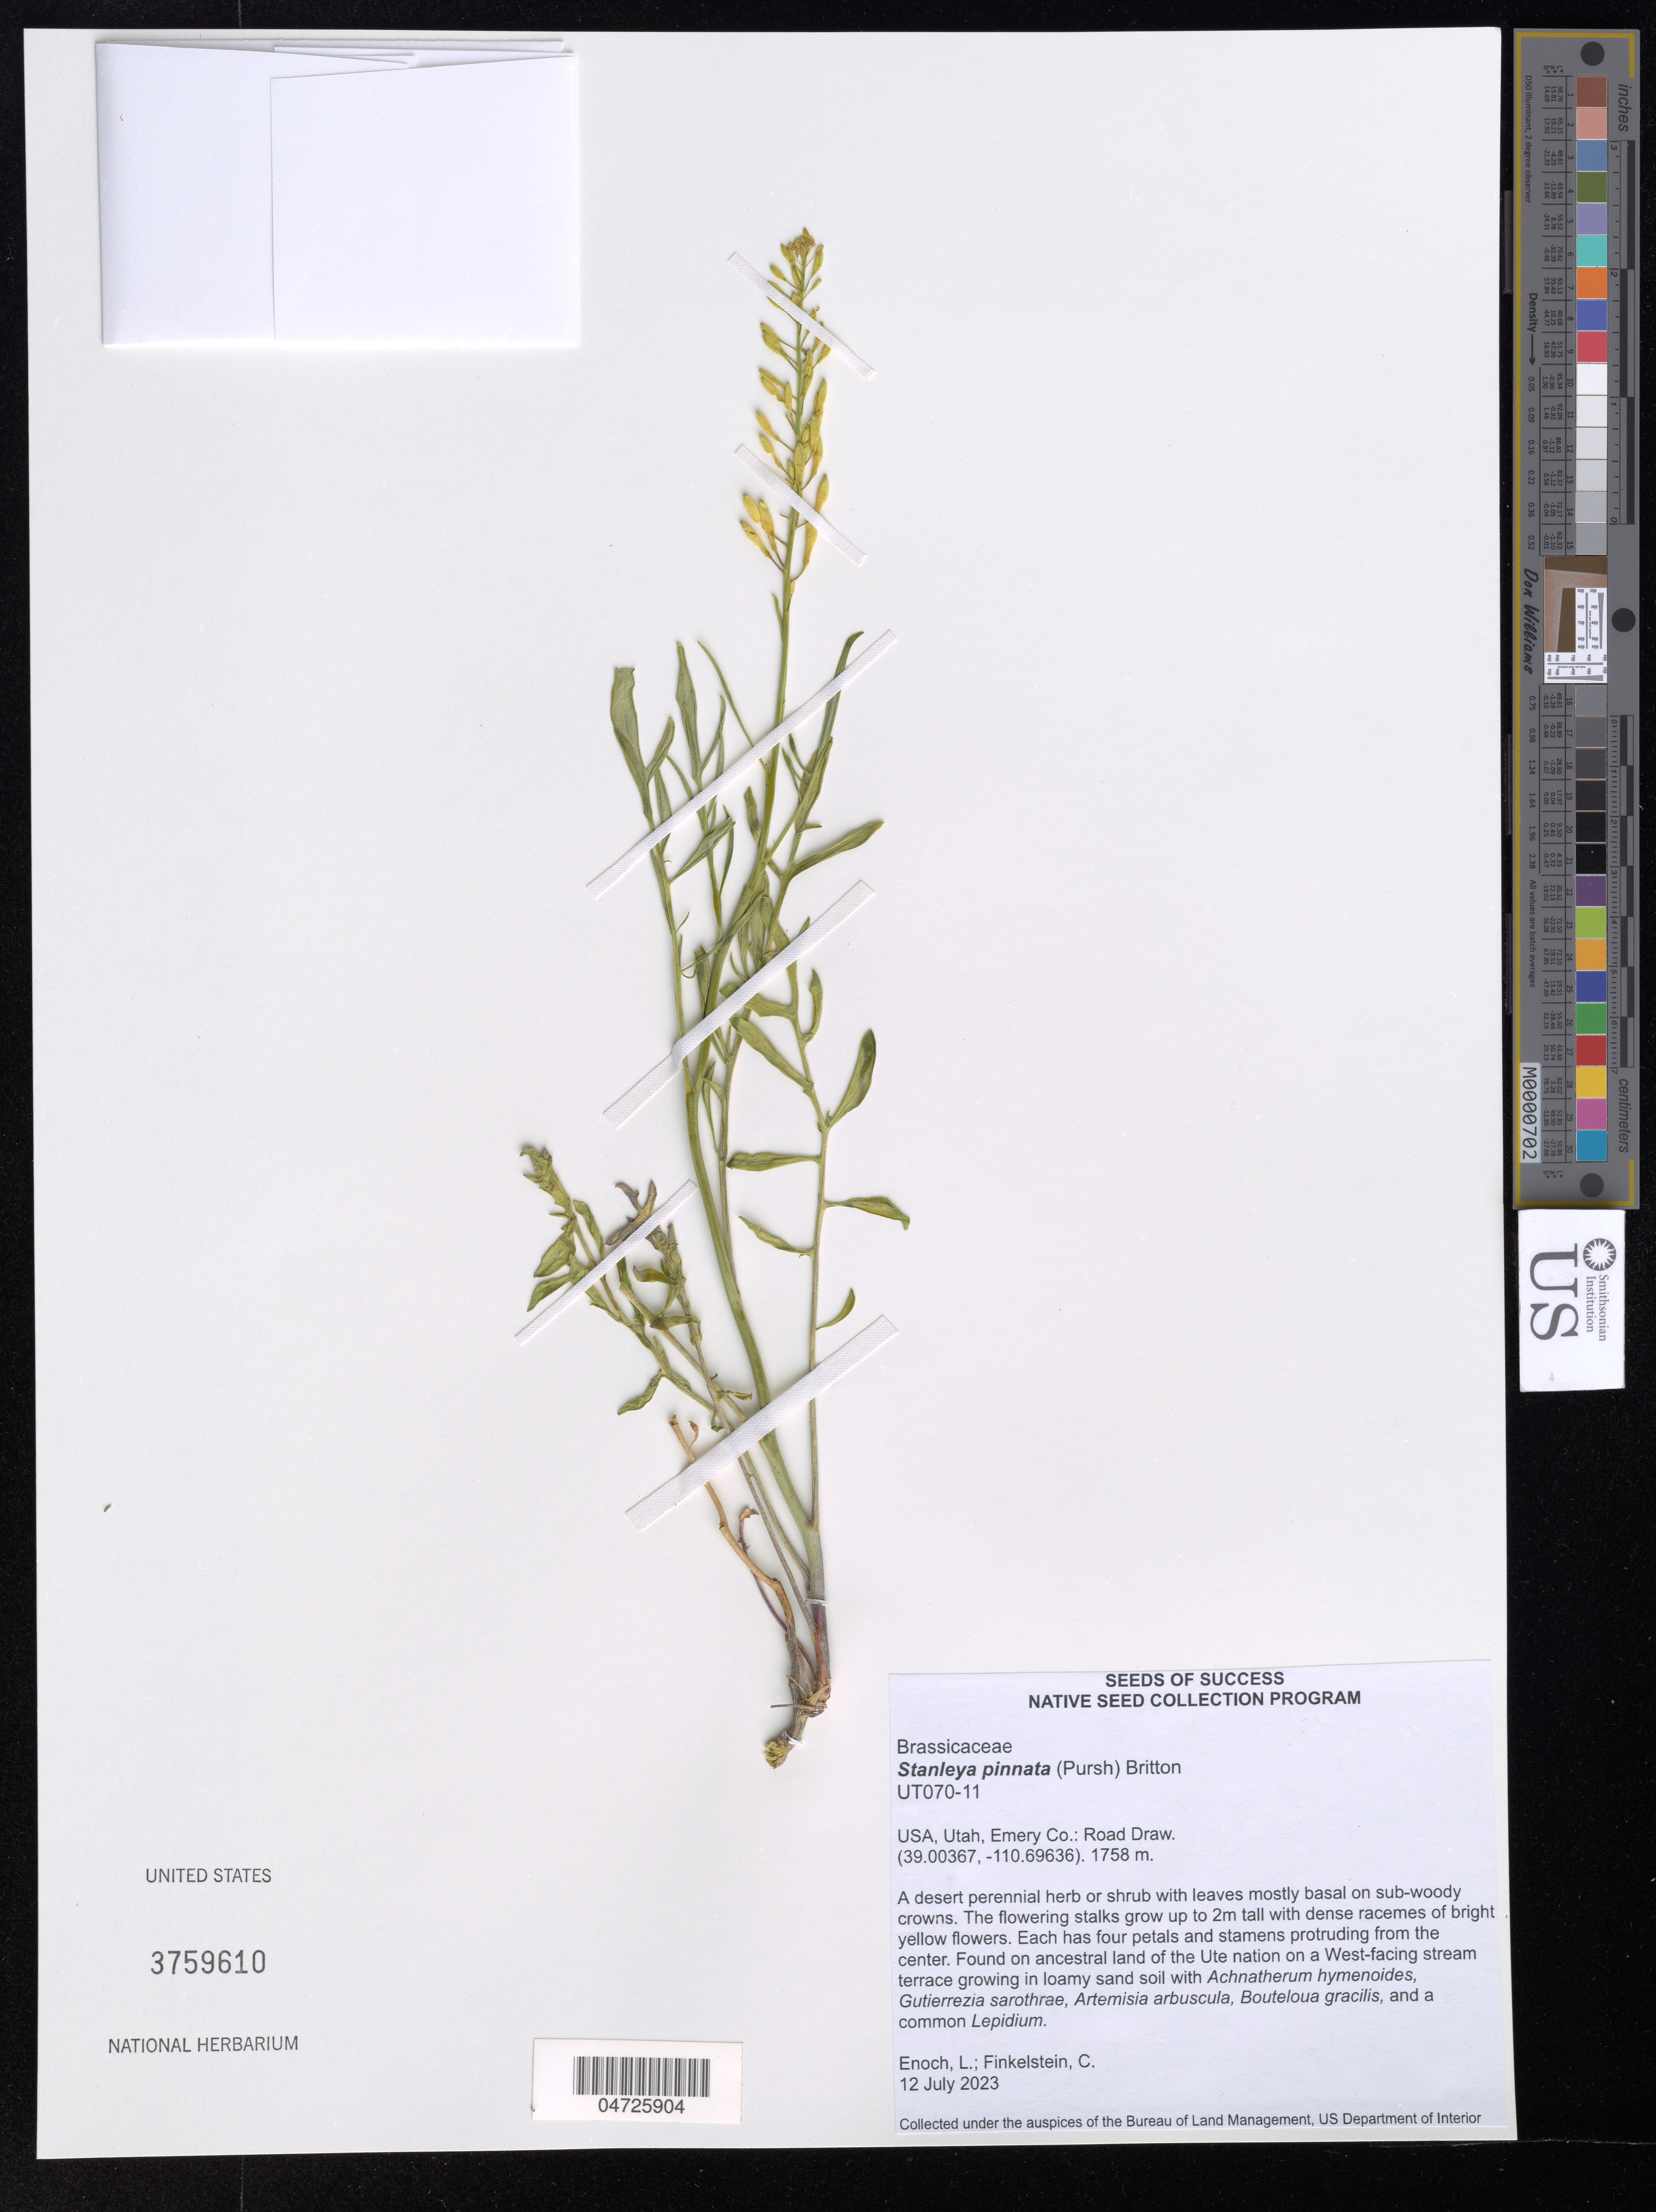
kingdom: Plantae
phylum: Tracheophyta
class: Magnoliopsida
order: Brassicales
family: Brassicaceae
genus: Stanleya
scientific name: Stanleya pinnata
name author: (Pursh) Britton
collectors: L. Enoch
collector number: UT070-11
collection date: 2023-07-12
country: United States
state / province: Utah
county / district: Emery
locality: Emery Co.: Road Draw.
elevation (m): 1758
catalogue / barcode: US 3759610